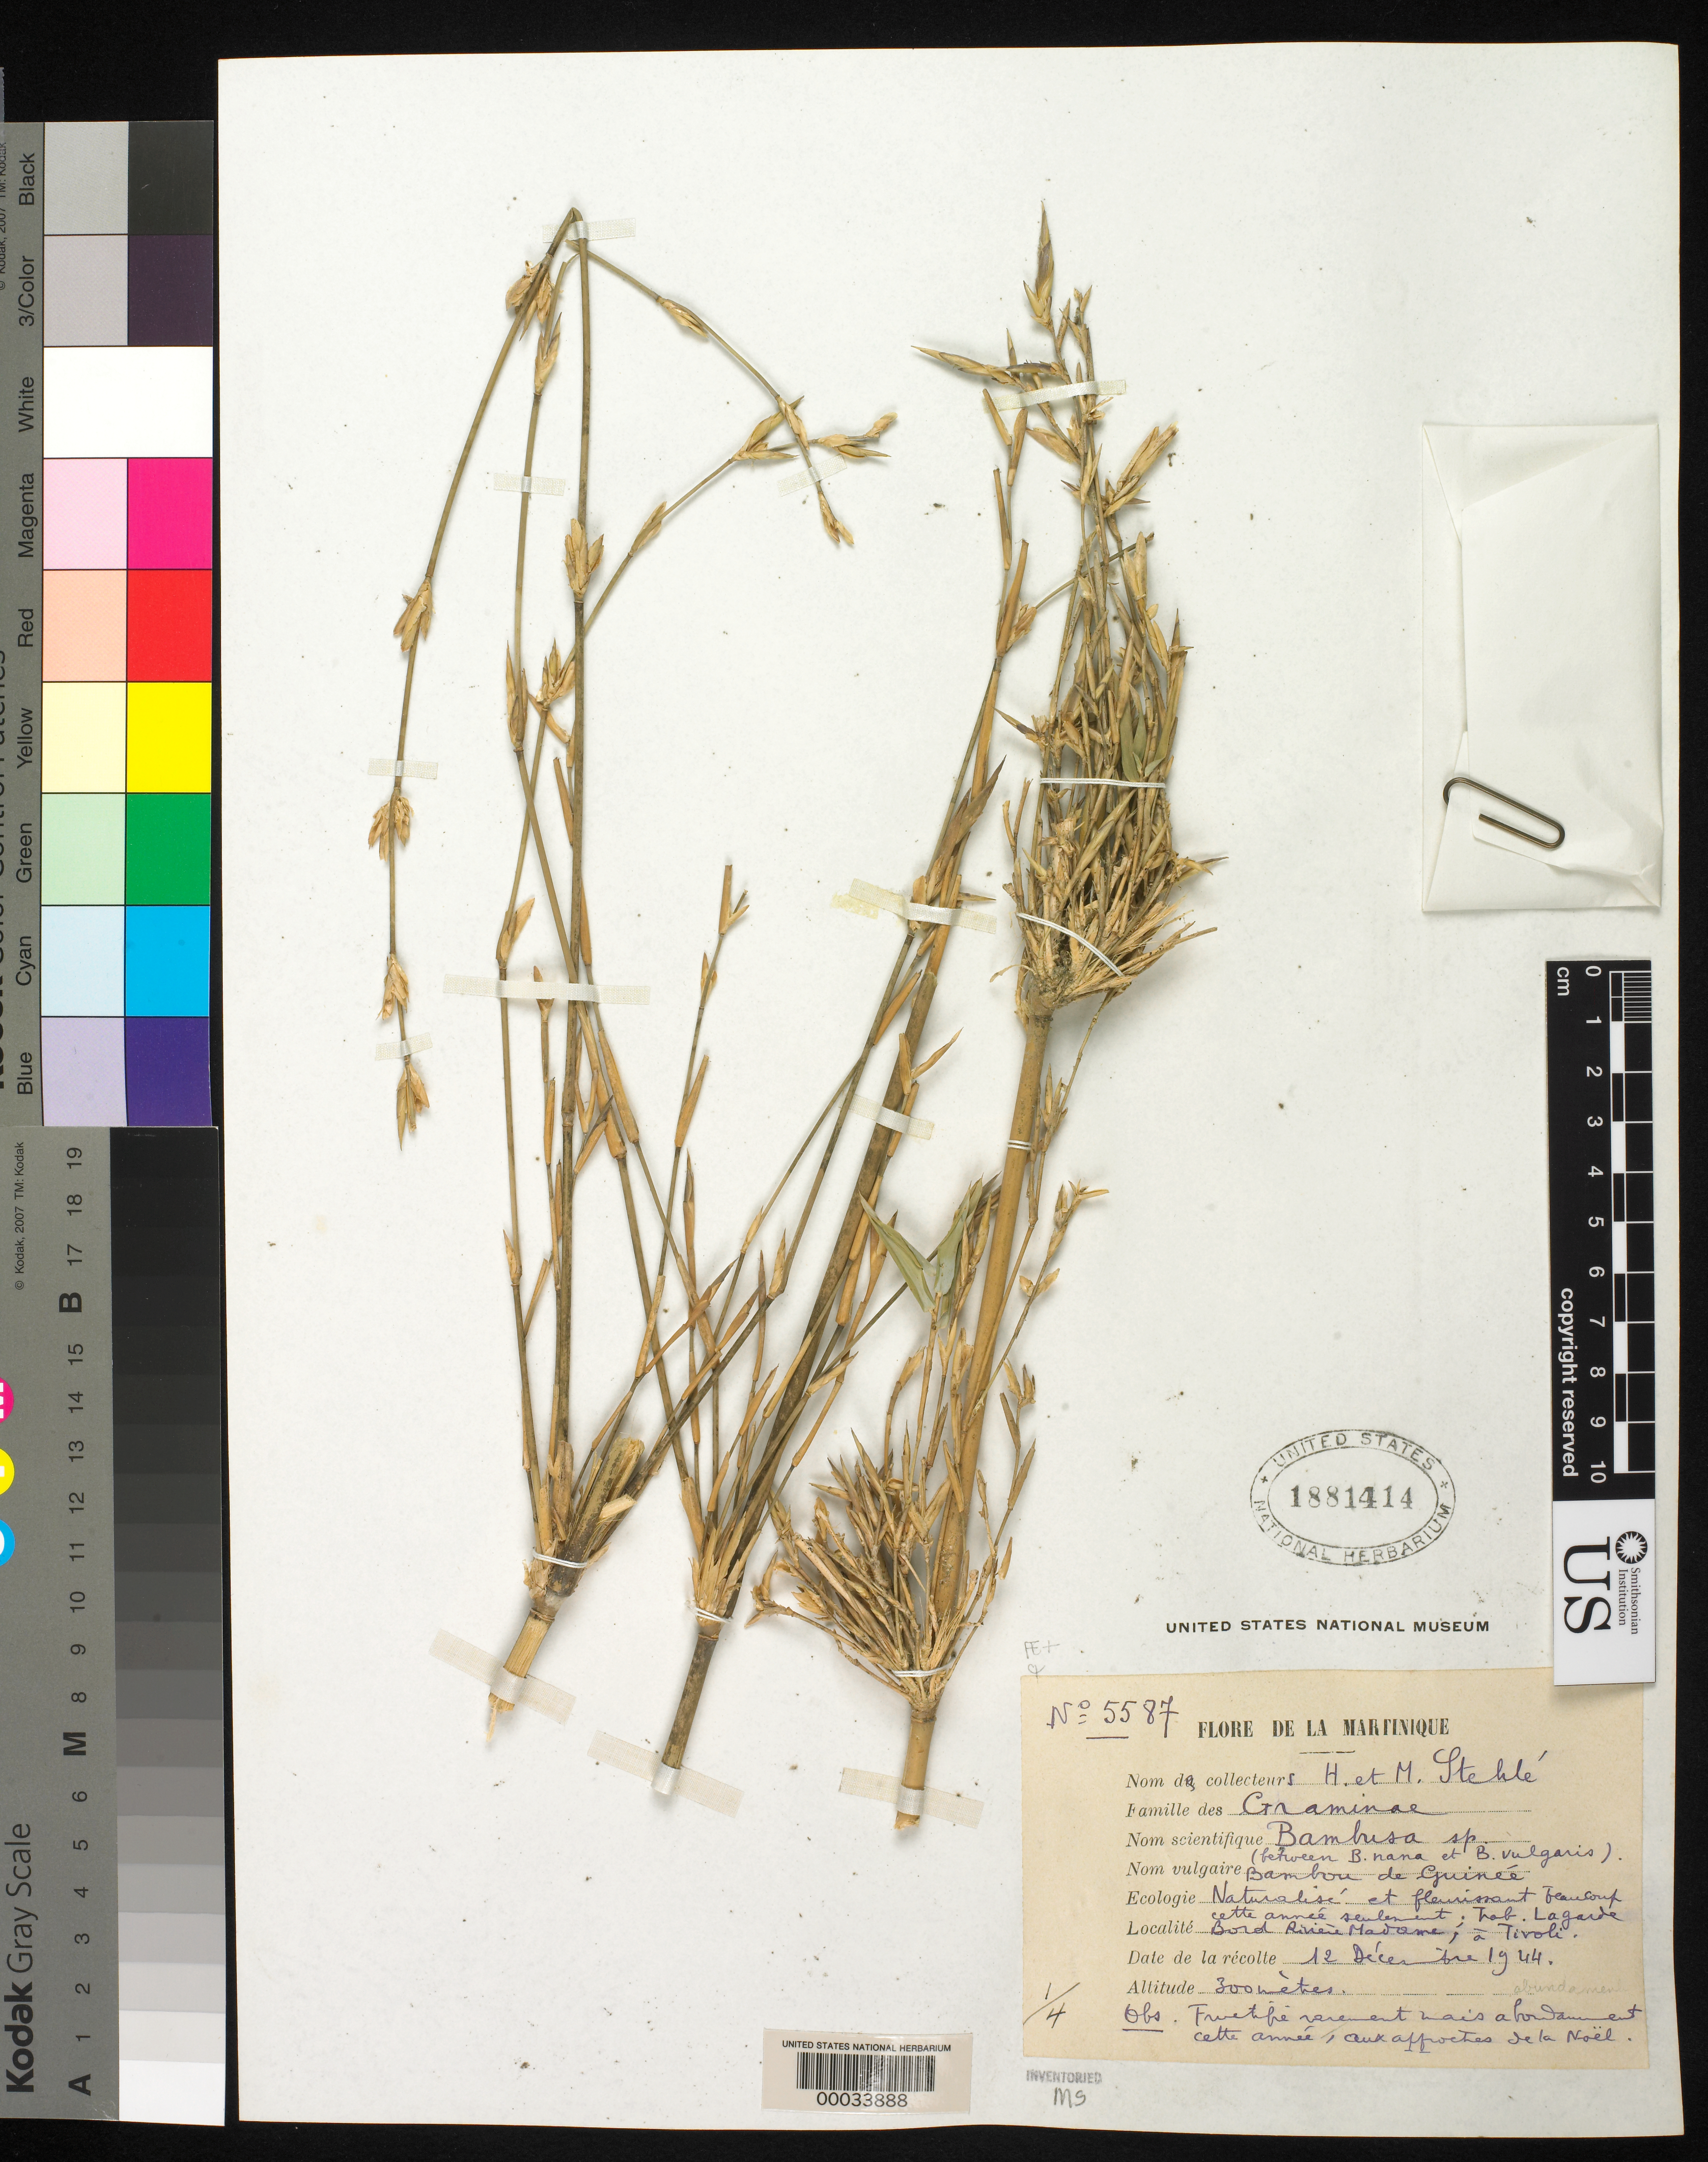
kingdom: Plantae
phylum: Tracheophyta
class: Liliopsida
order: Poales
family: Poaceae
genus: Bambusa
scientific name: Bambusa multiplex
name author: (Lour.) Raeusch. ex Schult. & Schult. f.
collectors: H. Stehlé & M. Stehlé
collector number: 5587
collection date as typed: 12 Dec 1944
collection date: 1944-12-12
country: Martinique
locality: Lagarde, tivoli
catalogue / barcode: US 1881414